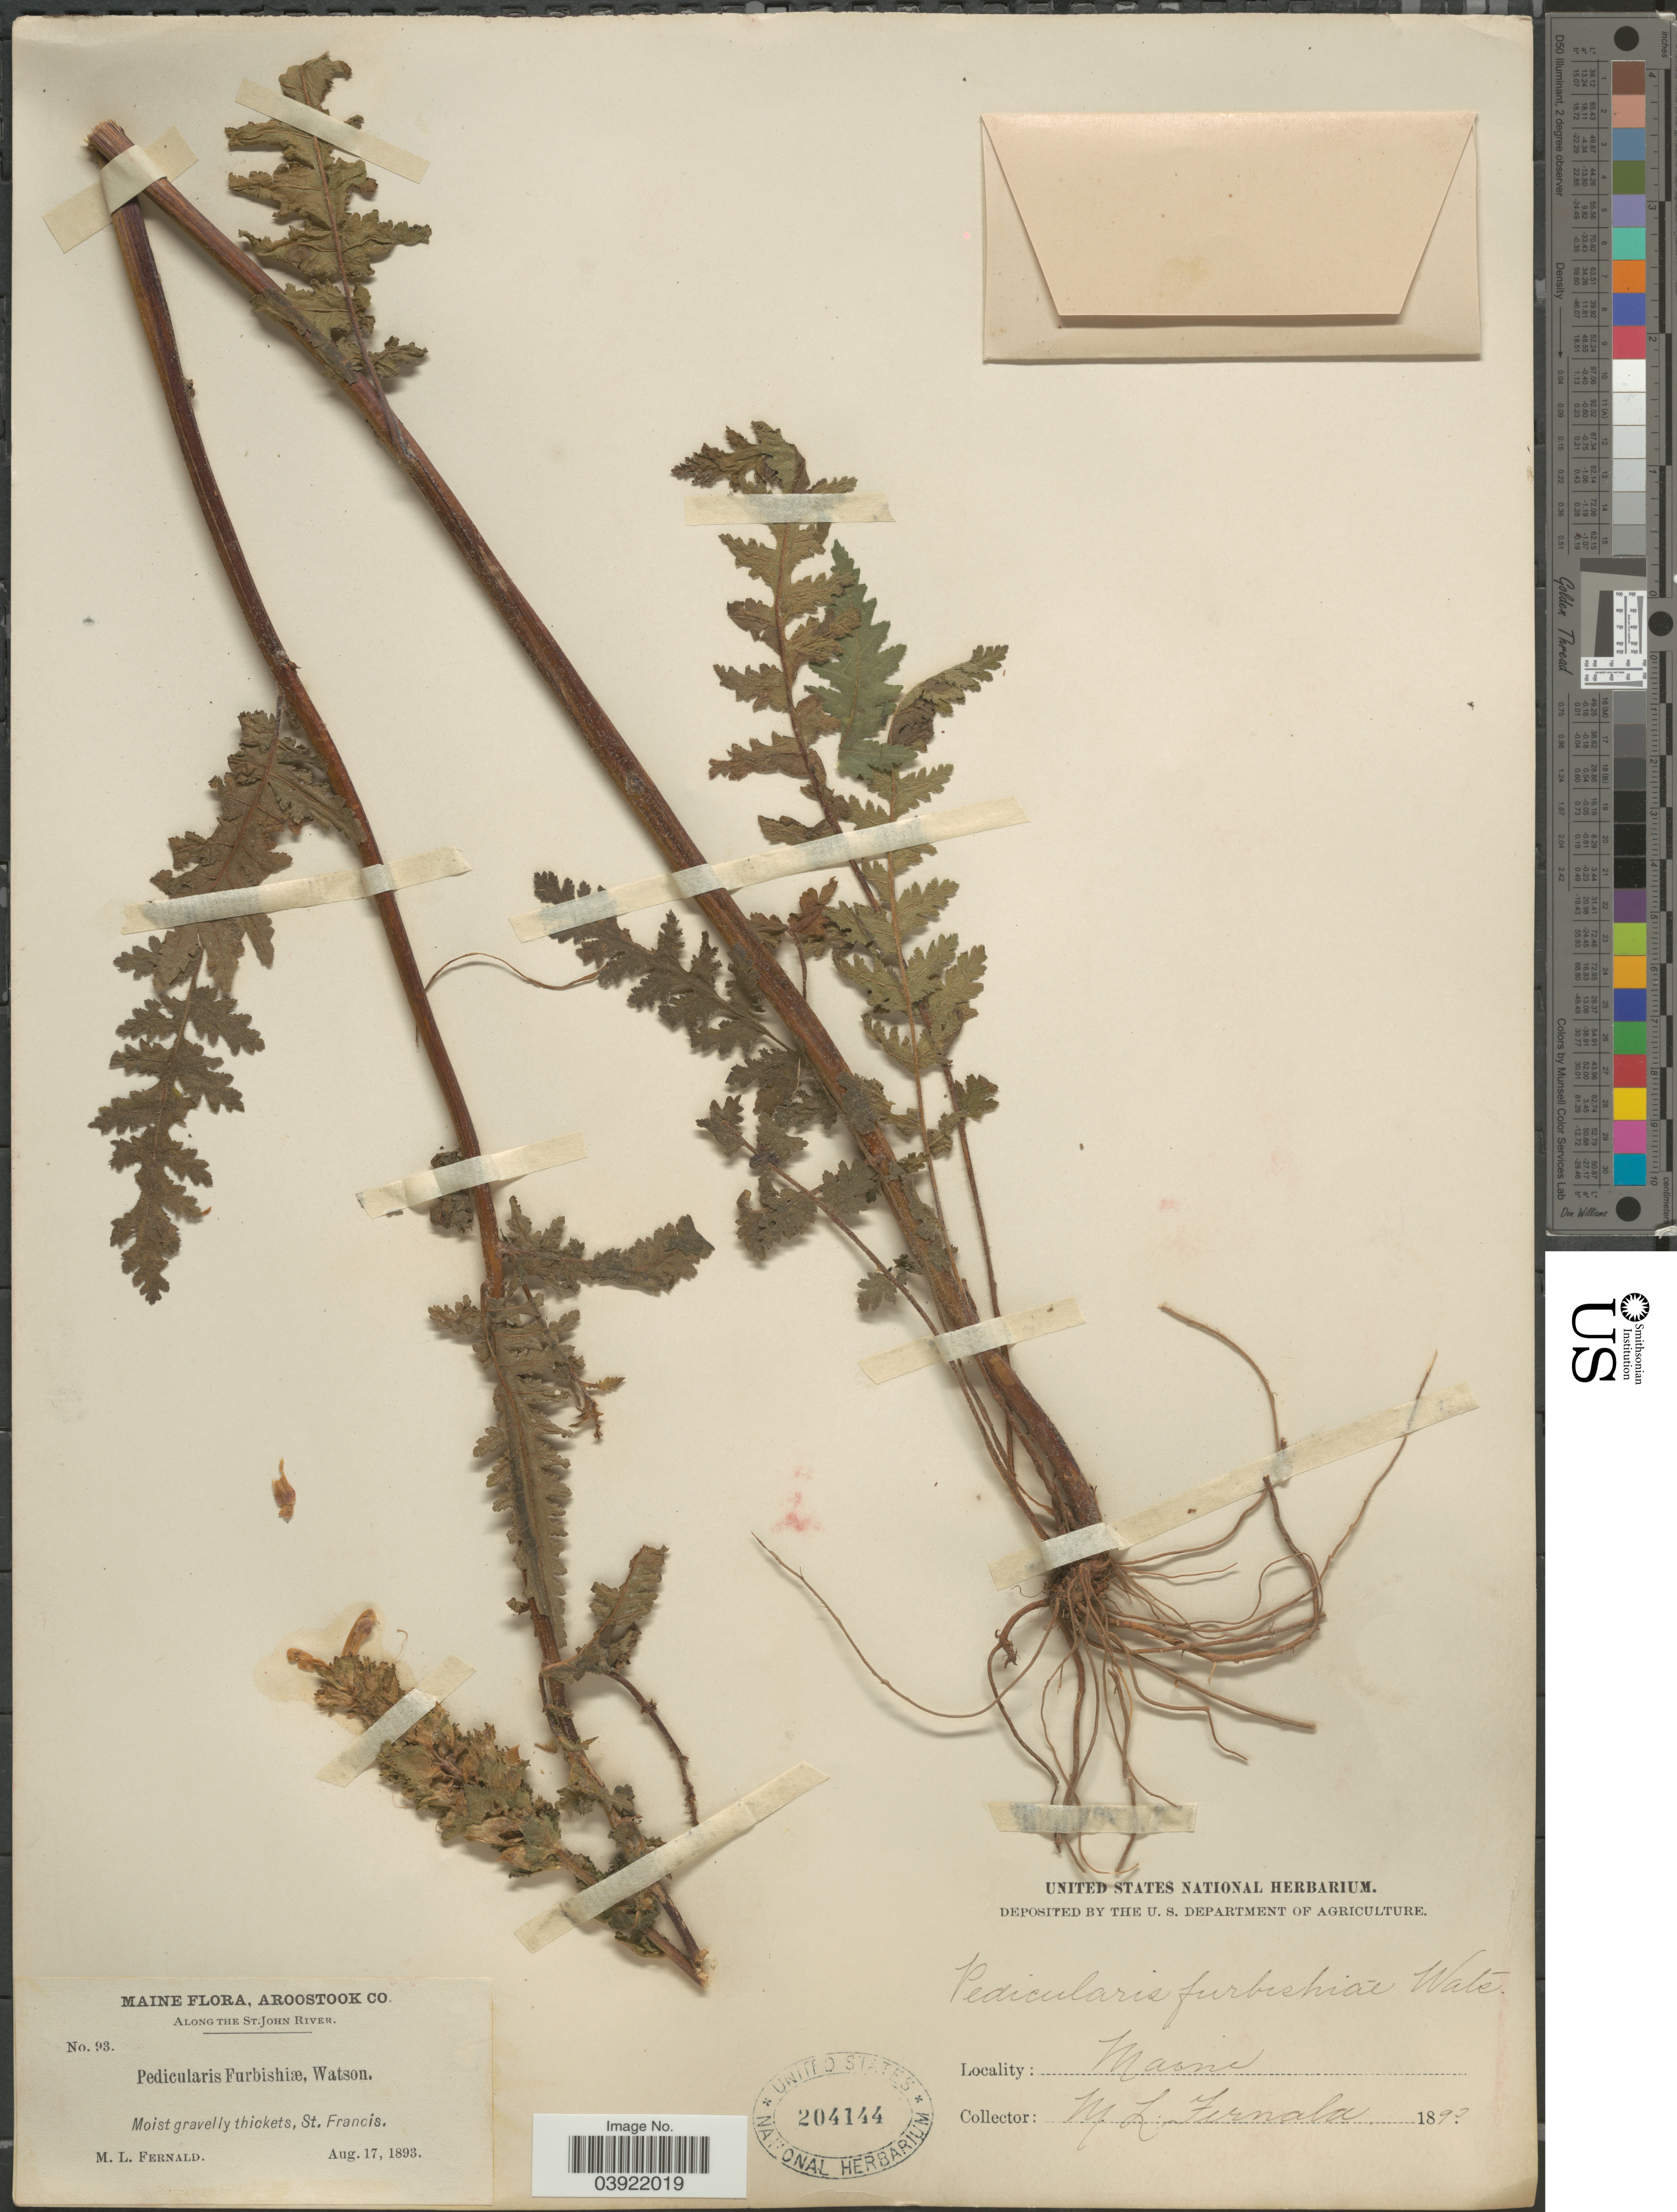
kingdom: Plantae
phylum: Tracheophyta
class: Magnoliopsida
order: Lamiales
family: Orobanchaceae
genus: Pedicularis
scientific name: Pedicularis furbishiae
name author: S. Watson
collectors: M. L. Fernald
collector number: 93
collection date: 1893-08-17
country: United States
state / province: Maine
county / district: Aroostook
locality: Along the St. John River. St. Francis.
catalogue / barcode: US 204144